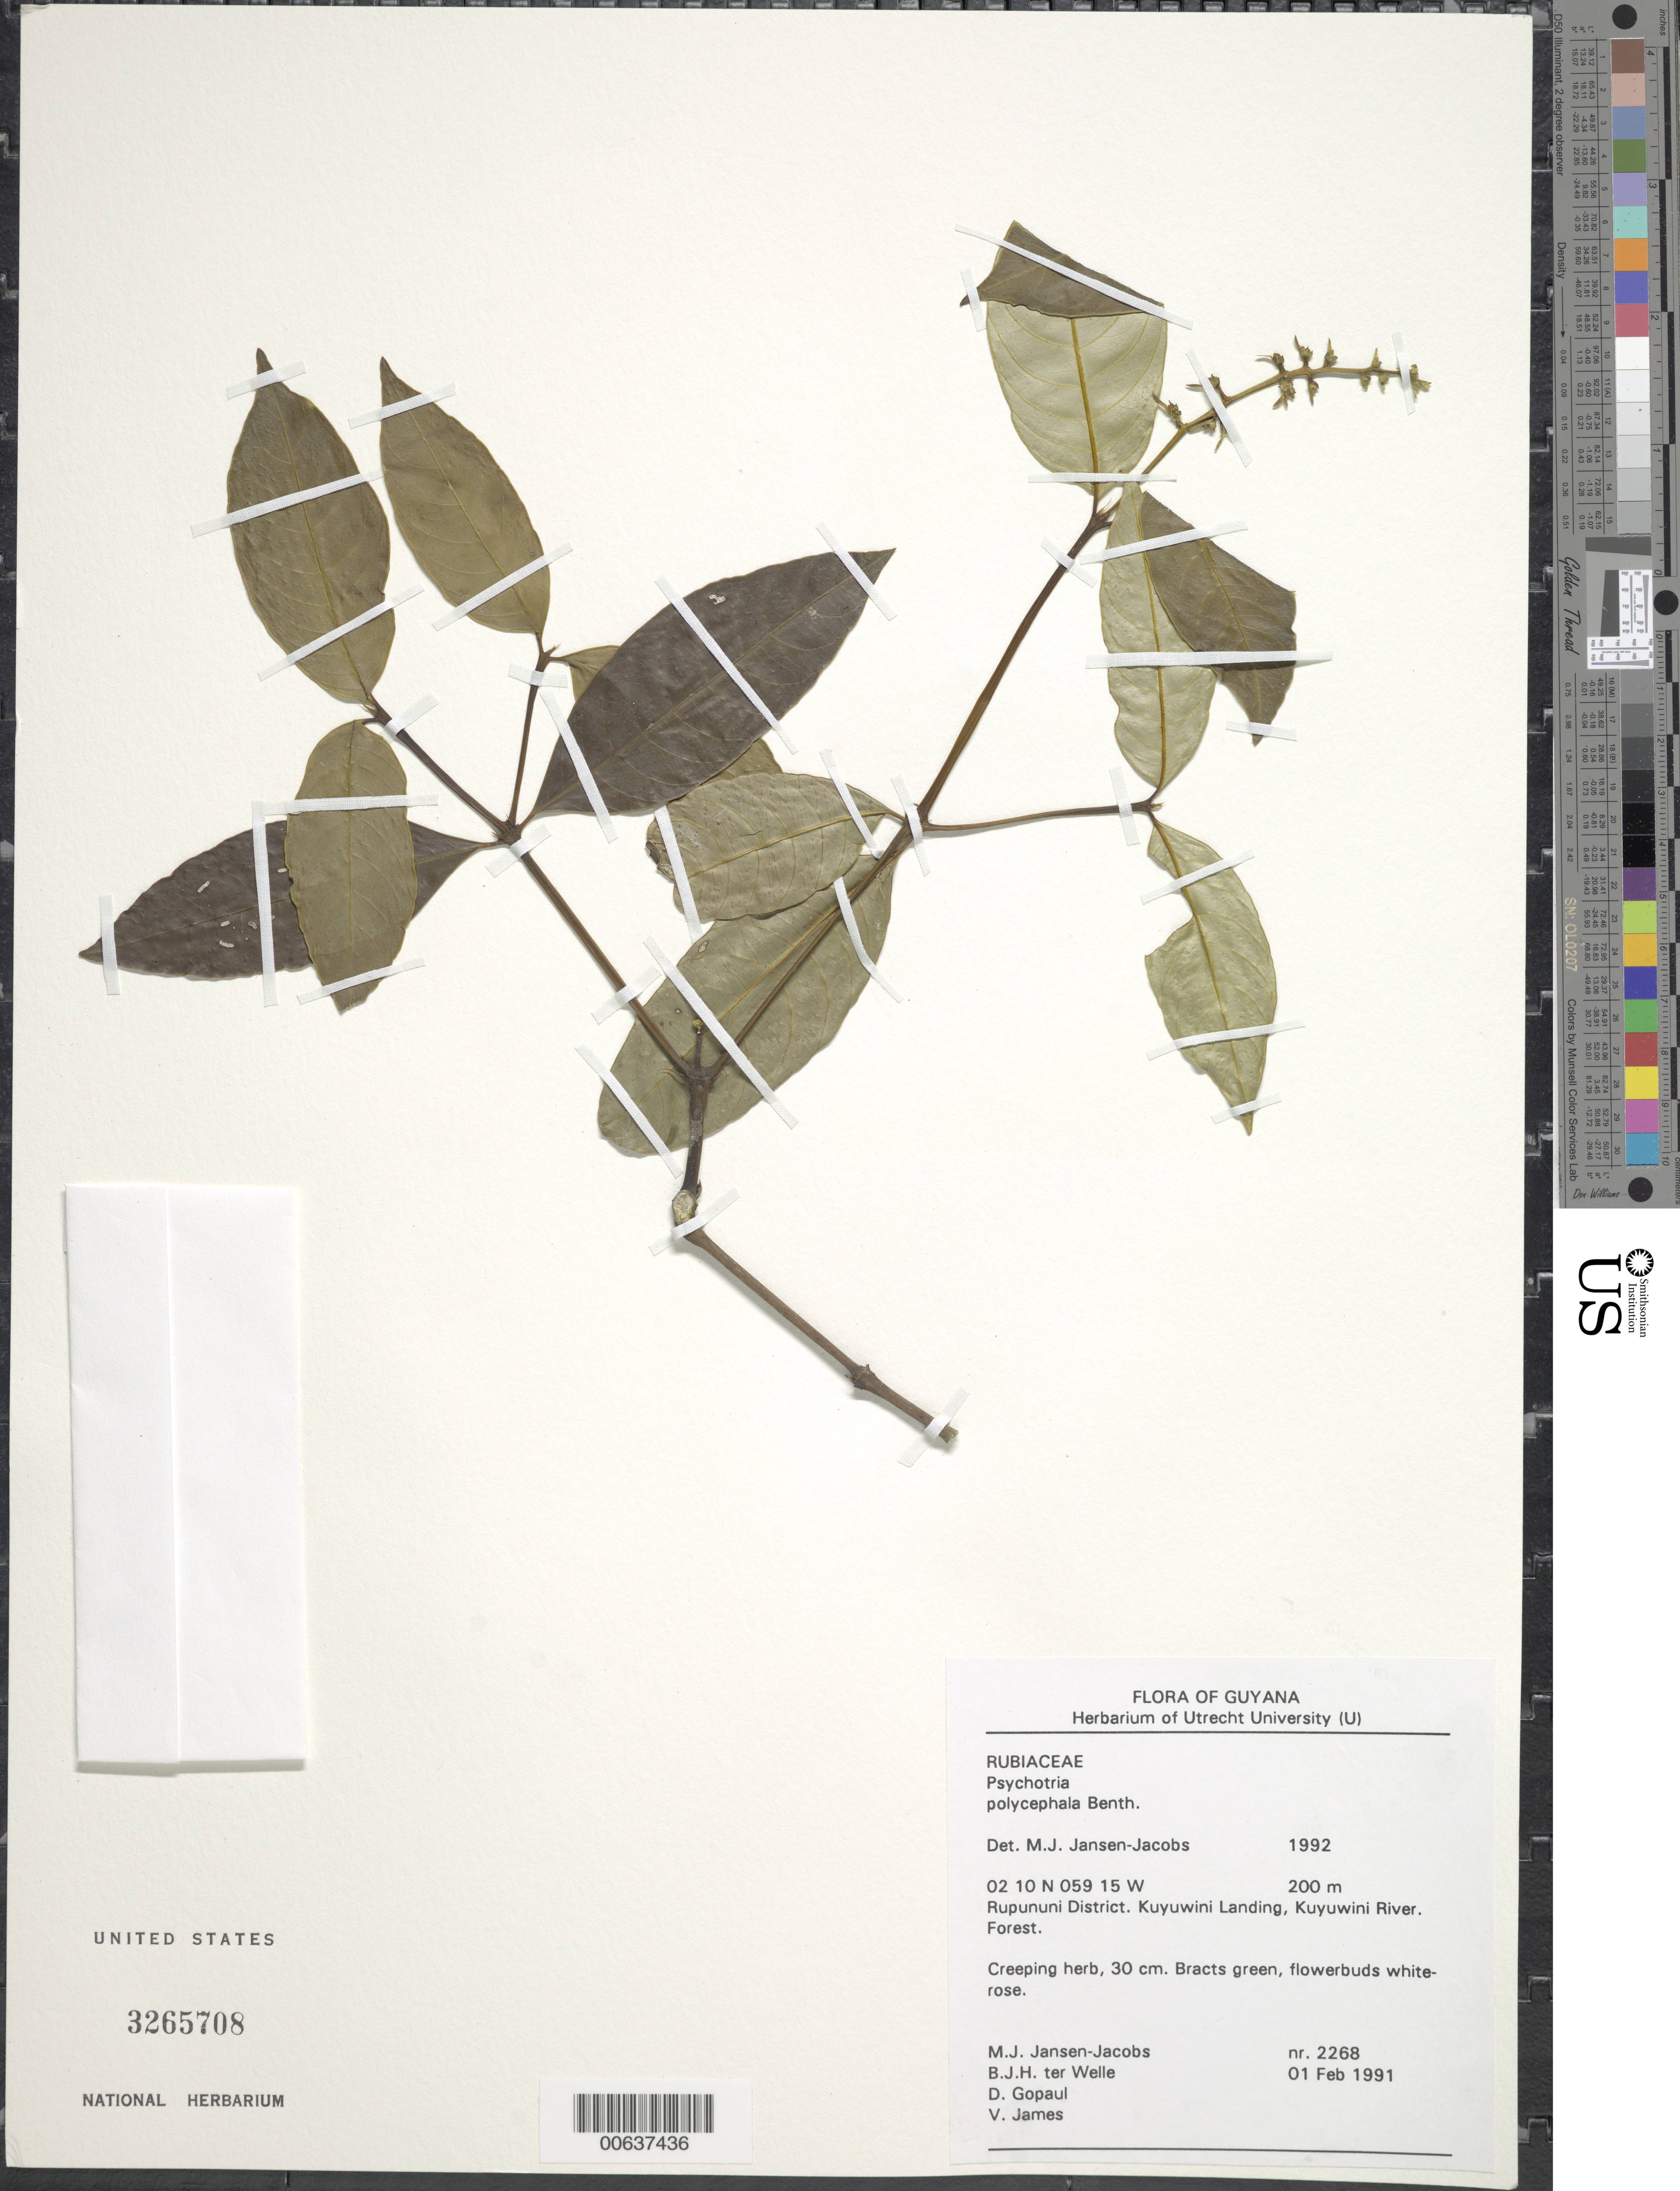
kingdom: Plantae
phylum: Tracheophyta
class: Magnoliopsida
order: Gentianales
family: Rubiaceae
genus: Palicourea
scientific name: Palicourea polycephala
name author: (Benth.) Delprete & J.H. Kirkbr.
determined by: Kirkbride, J. H., Jr.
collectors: M. J. Jansen-Jacobs, B. Welle, D. Gopaul & V. James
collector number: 2268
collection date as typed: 1-Feb-91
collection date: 1991-02-01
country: Guyana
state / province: U. Takutu-U. Essequibo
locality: Kuyuwini Landing, Kuyuwini River, Rupununi District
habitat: Forest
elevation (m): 200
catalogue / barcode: US 3265708